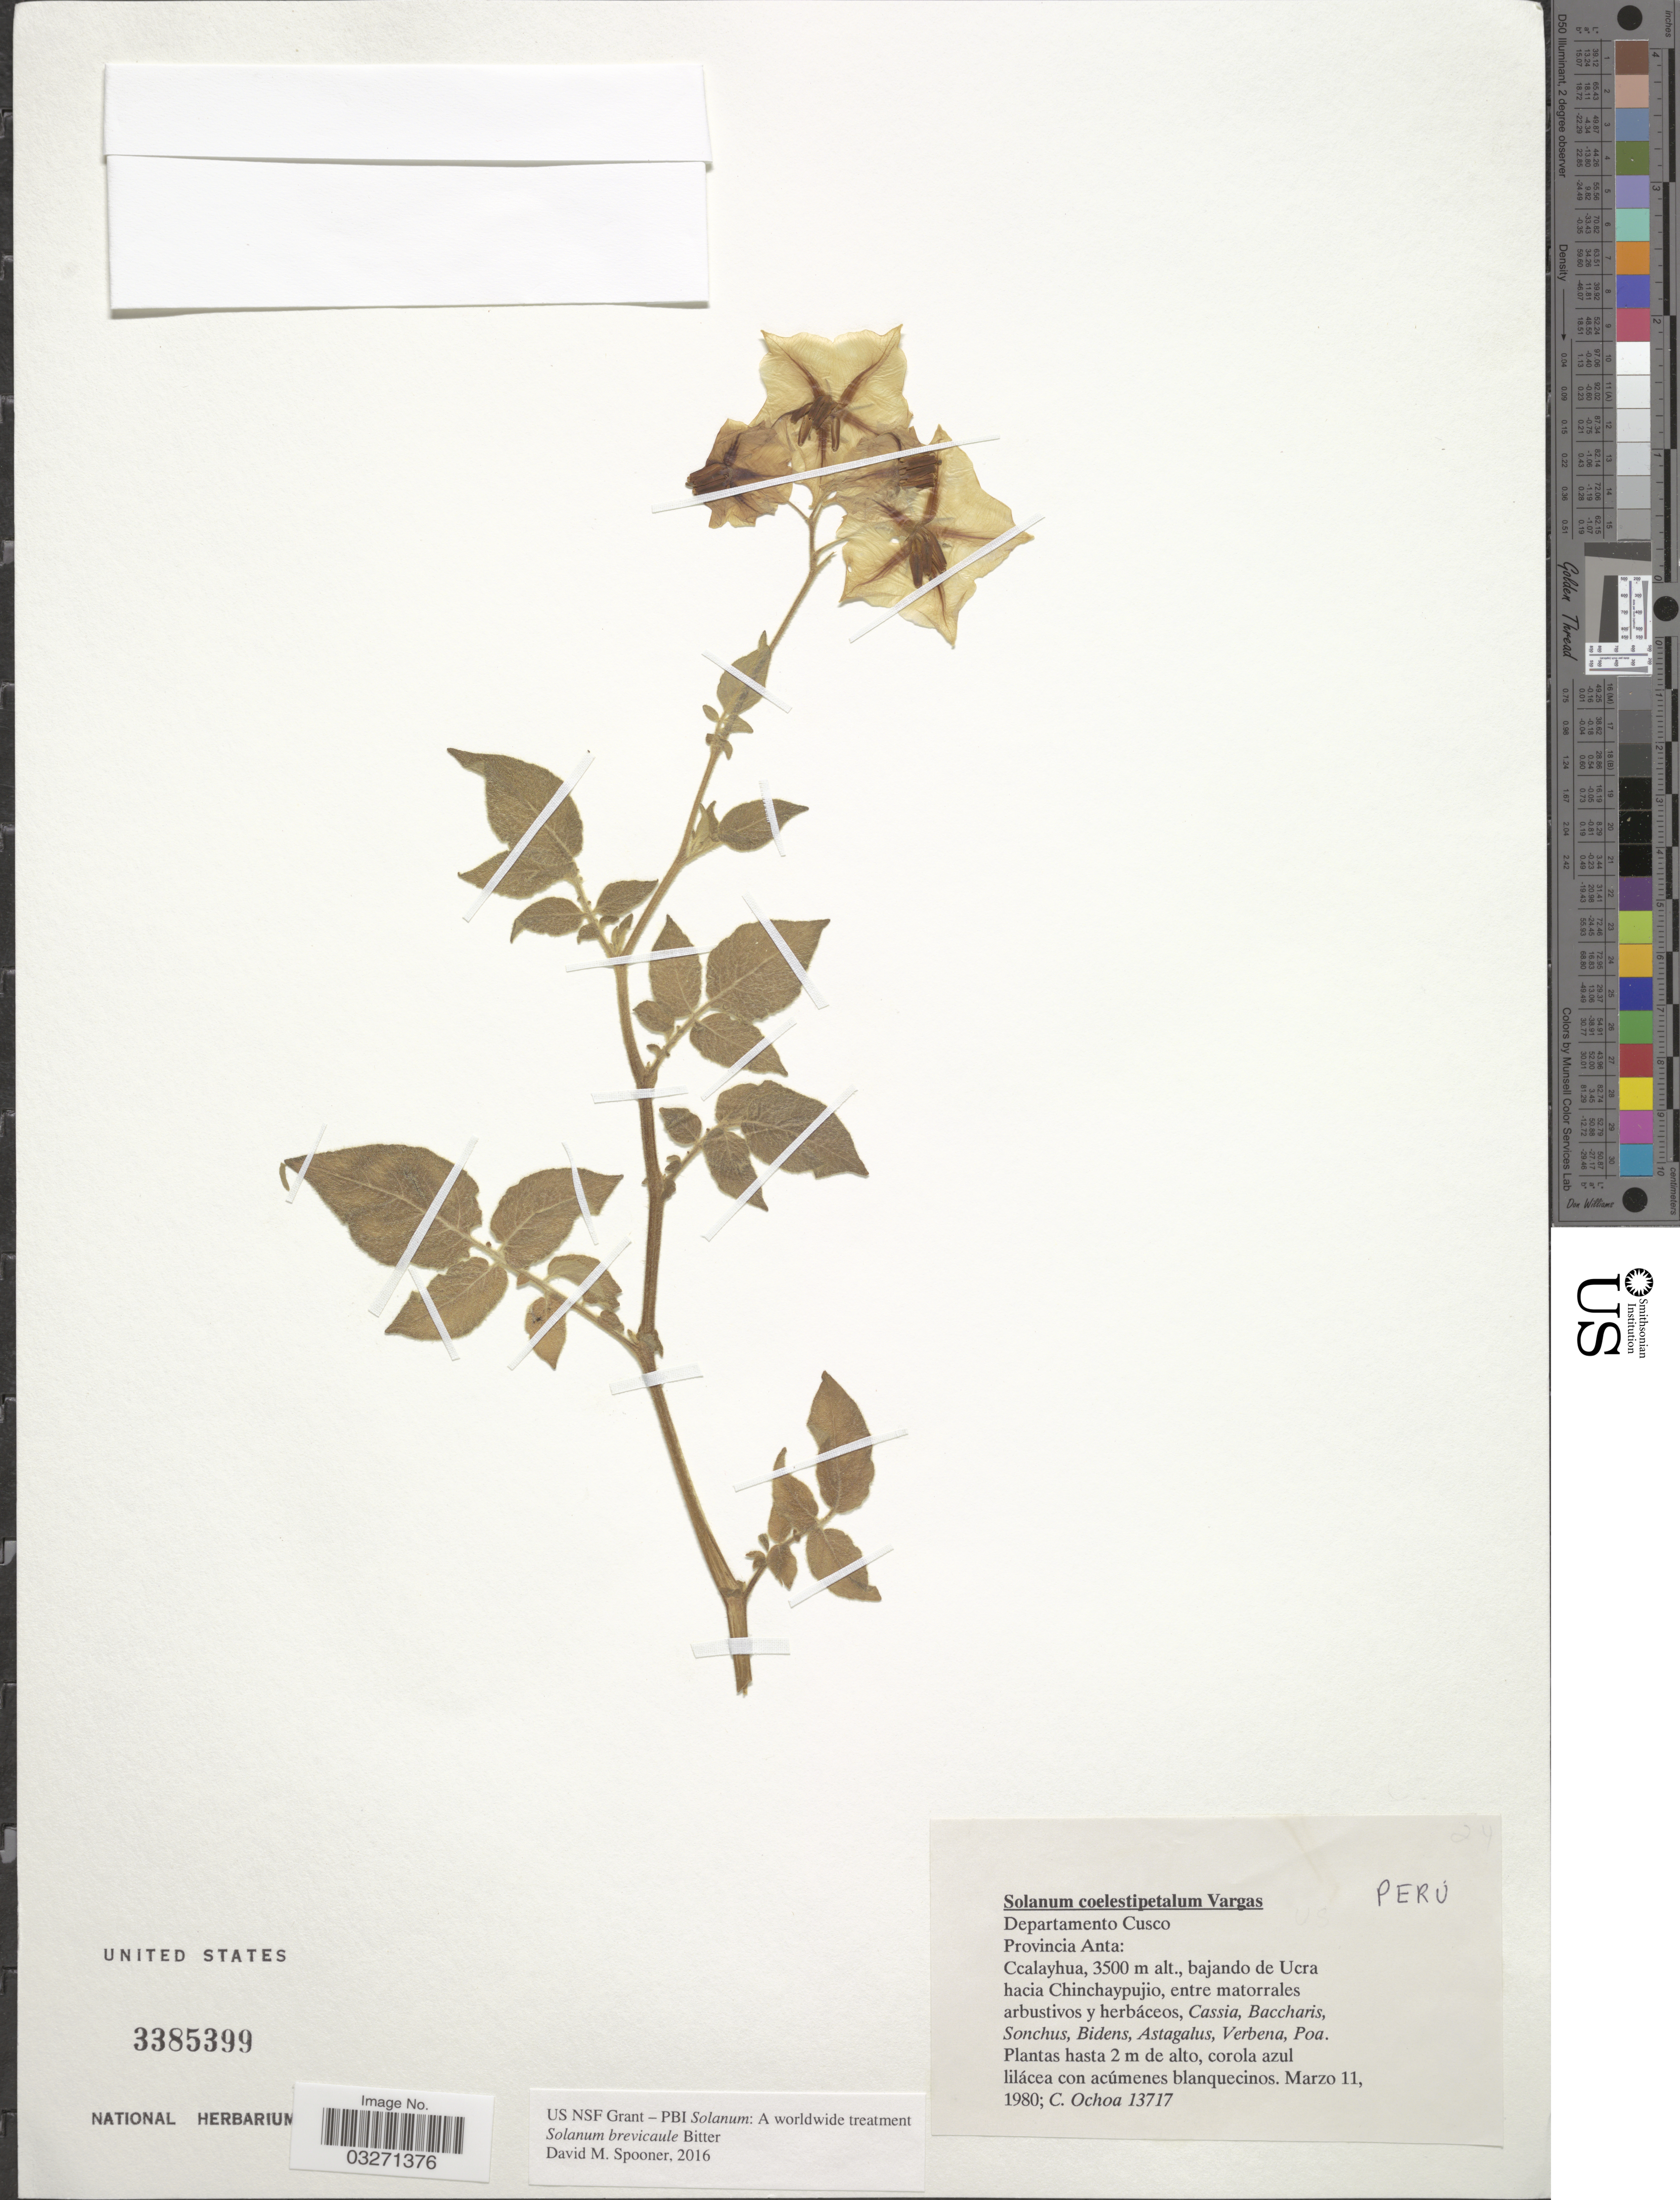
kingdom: Plantae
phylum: Tracheophyta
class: Magnoliopsida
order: Solanales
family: Solanaceae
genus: Solanum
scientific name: Solanum brevicaule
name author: Bitter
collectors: C. Ochoa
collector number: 13717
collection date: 1980-03-11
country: Peru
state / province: Cusco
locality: Departamento Cusco. Provincia Anta: Ccalayhua, bajando de Ucra hacia Chinchaypujio.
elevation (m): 3500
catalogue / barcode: US 3385399